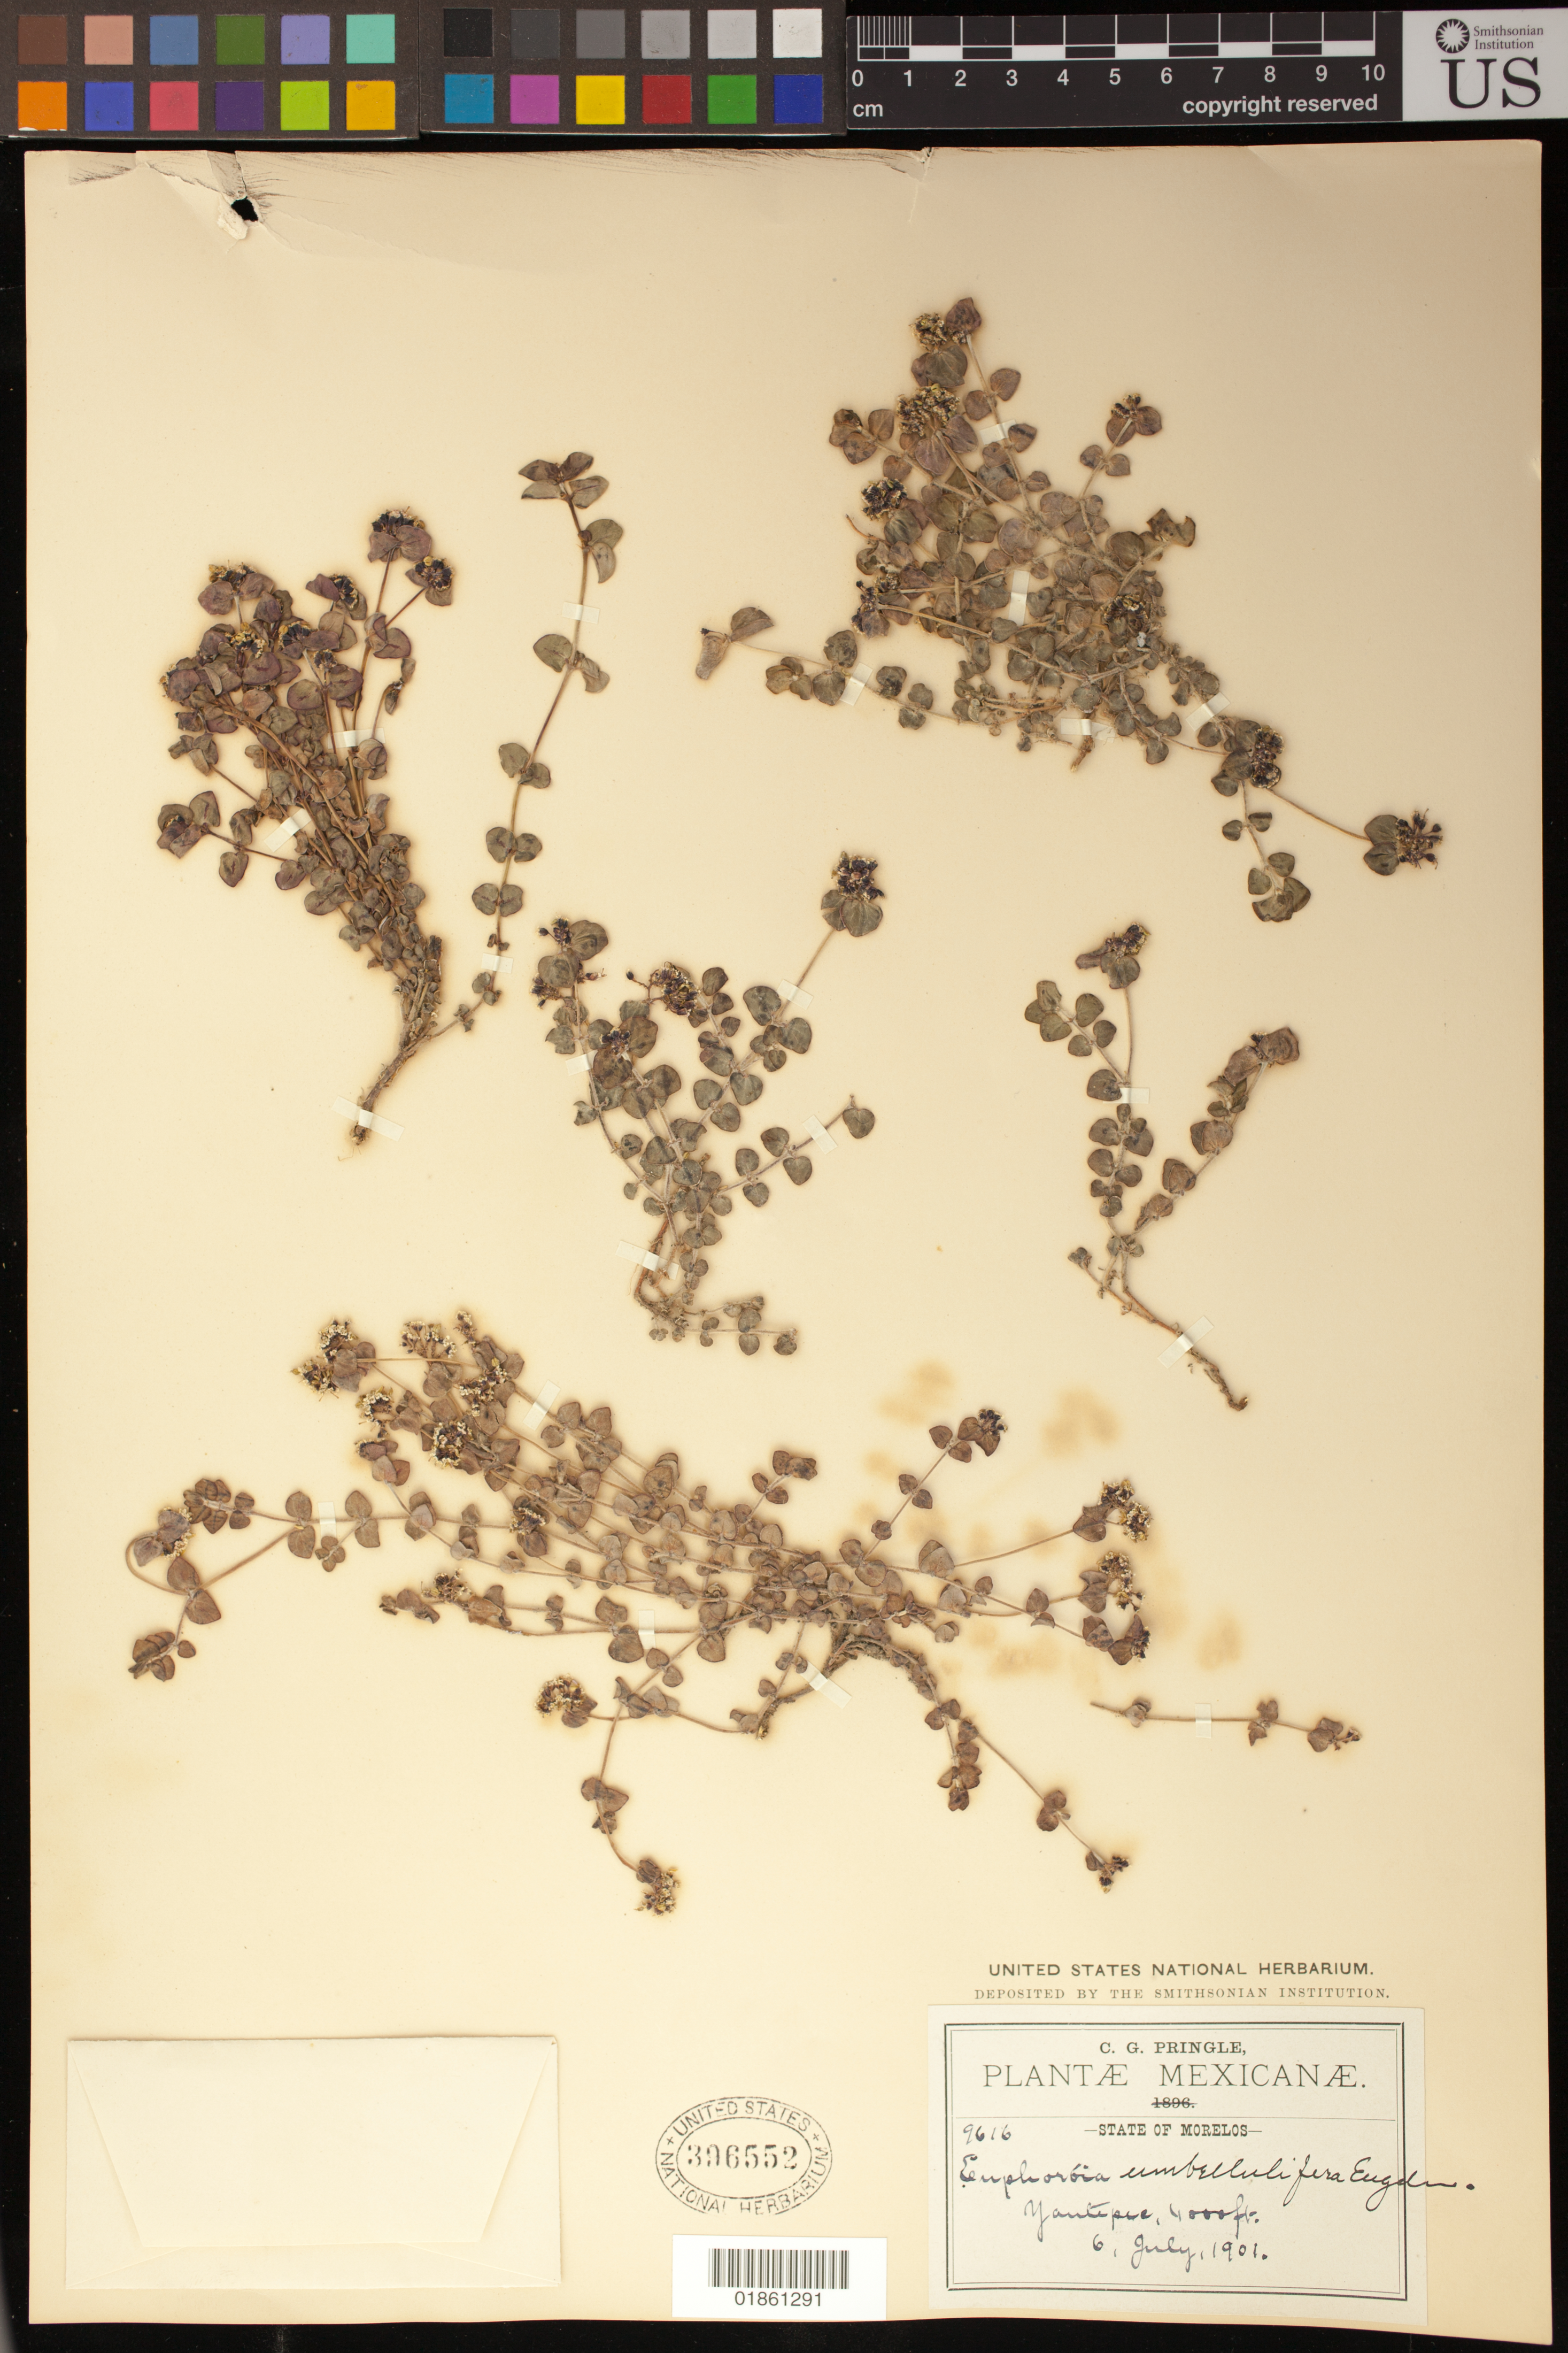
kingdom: Plantae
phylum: Tracheophyta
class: Magnoliopsida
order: Malpighiales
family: Euphorbiaceae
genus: Euphorbia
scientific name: Euphorbia umbellulata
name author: Engelm. ex Boiss.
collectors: C. G. Pringle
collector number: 9616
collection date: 1901-07-06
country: Mexico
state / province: Morelos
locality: Yautepec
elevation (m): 1219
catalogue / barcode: US 396552